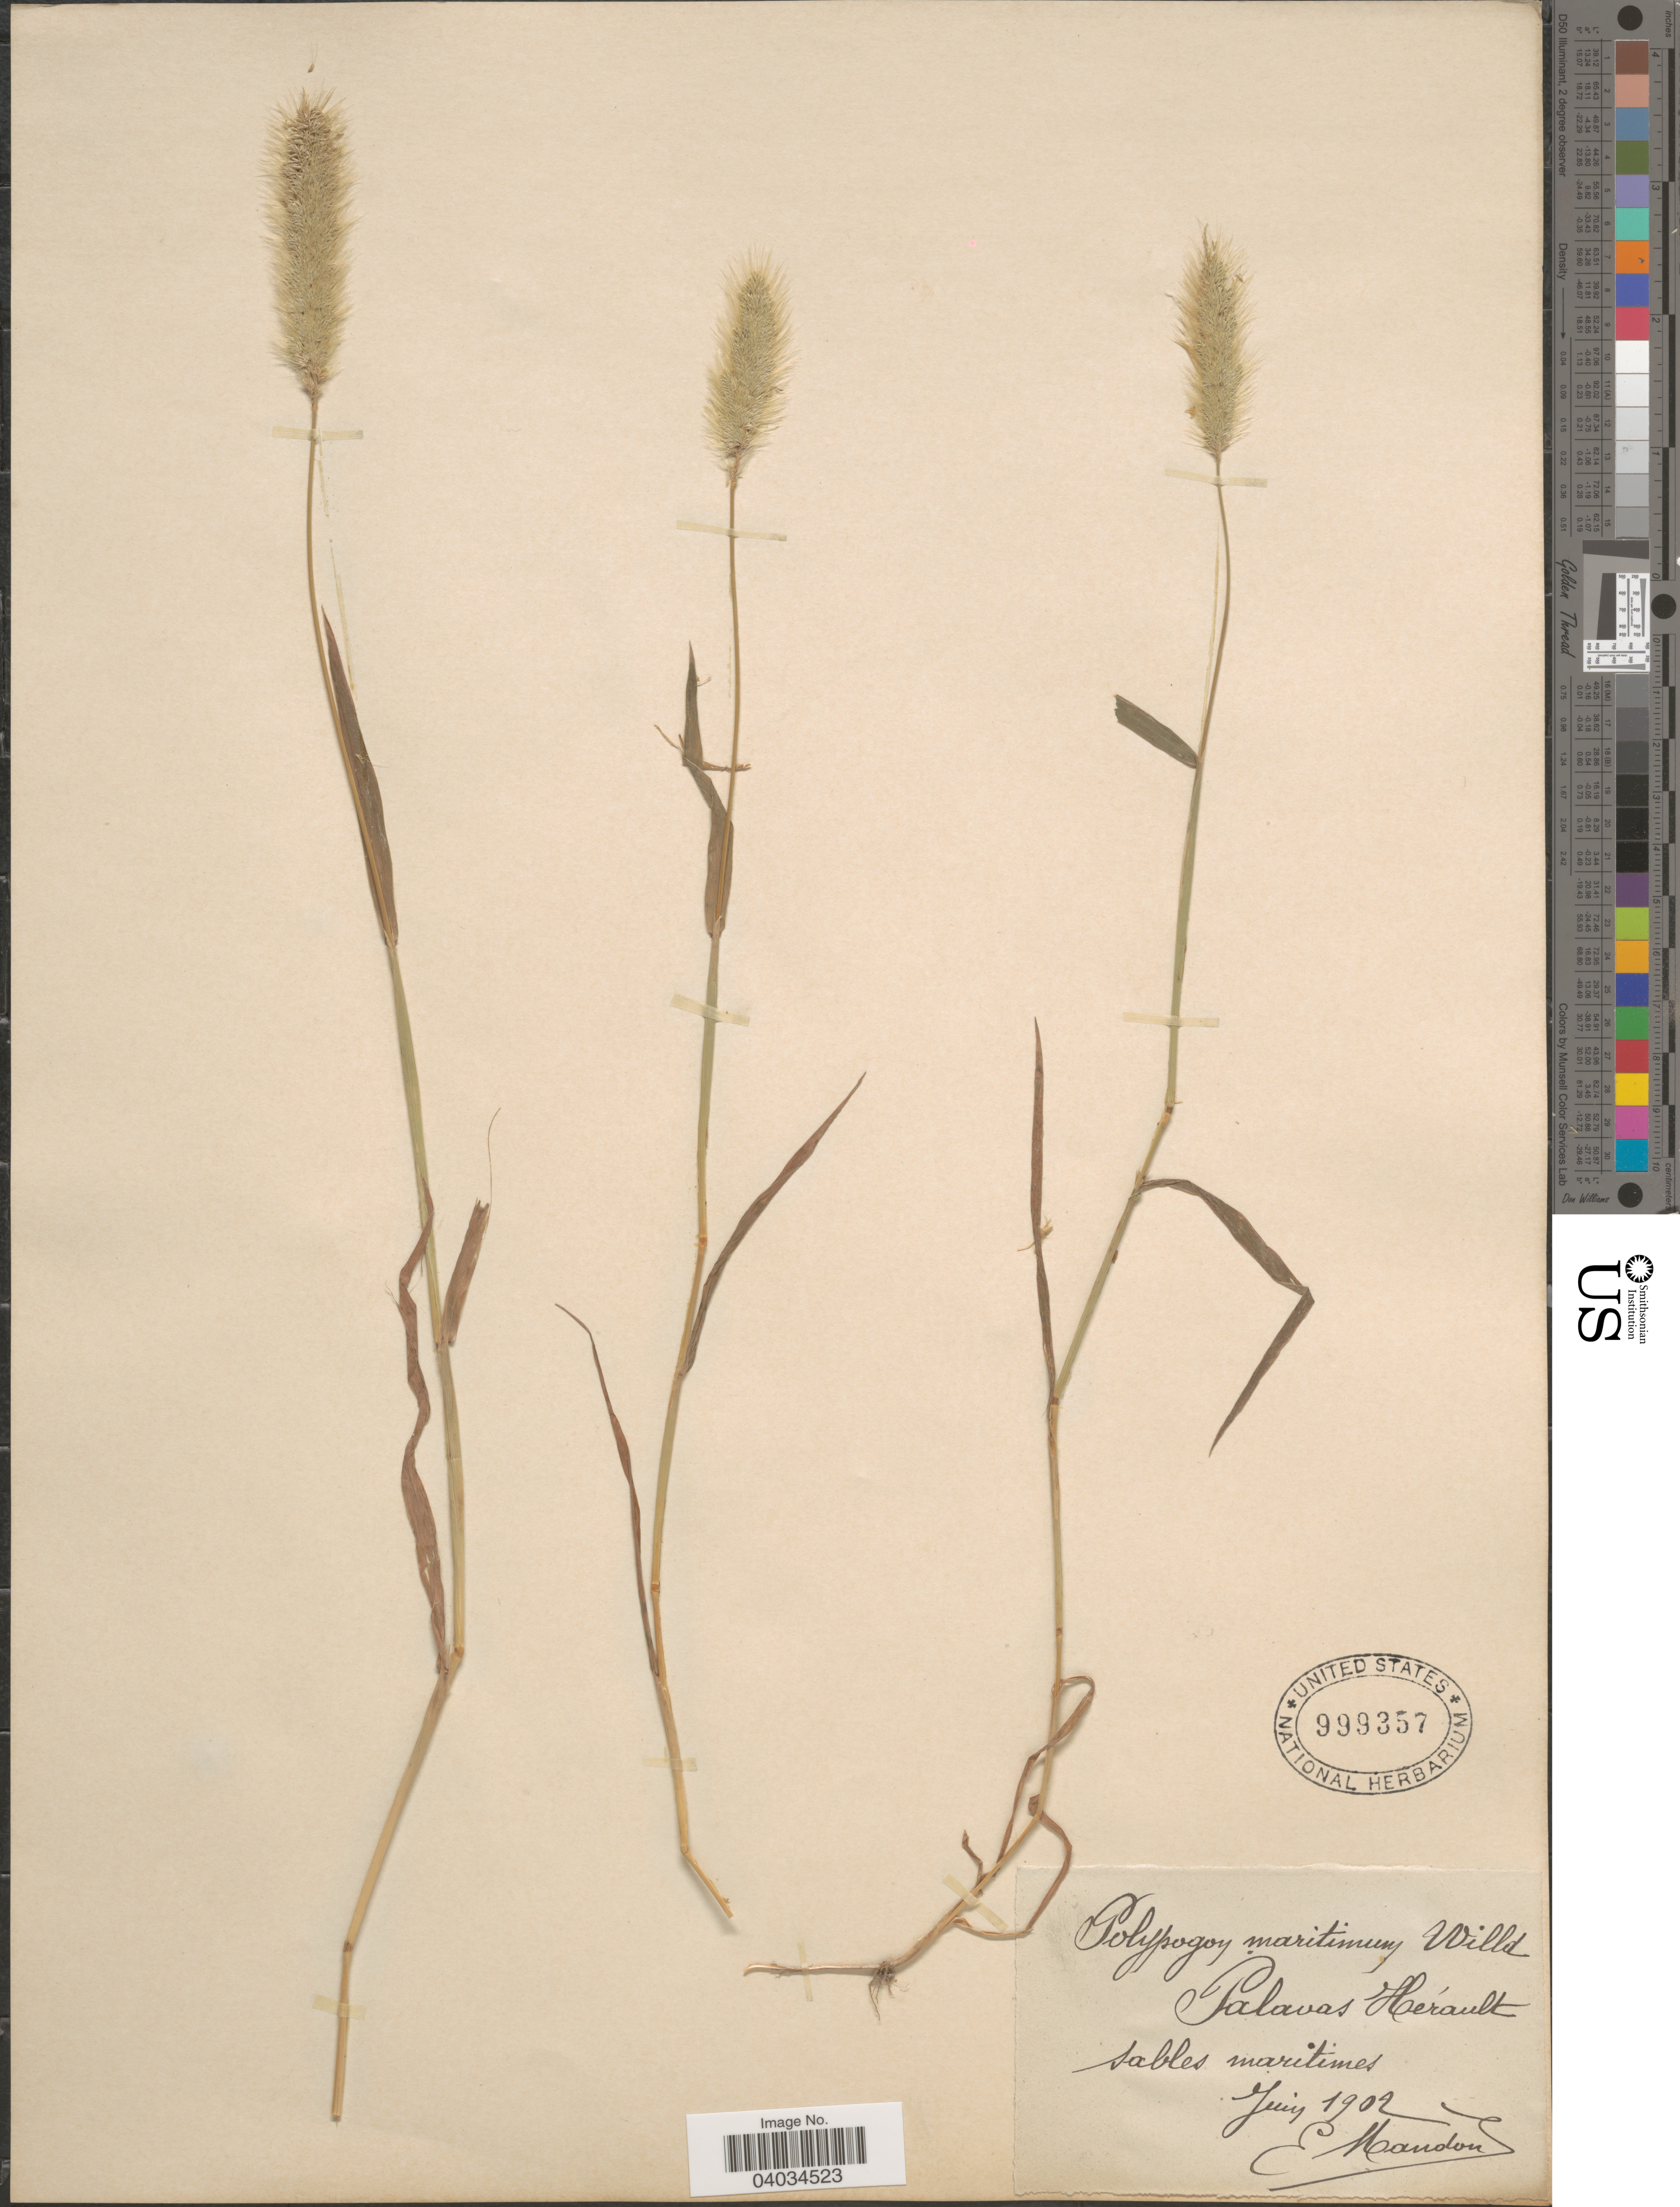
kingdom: Plantae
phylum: Tracheophyta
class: Liliopsida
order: Poales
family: Poaceae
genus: Polypogon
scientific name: Polypogon maritimus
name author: Willd.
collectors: E. Mandon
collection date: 1902-06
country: France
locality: Palavas Hérault. Sables maritimes.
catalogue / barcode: US 999357